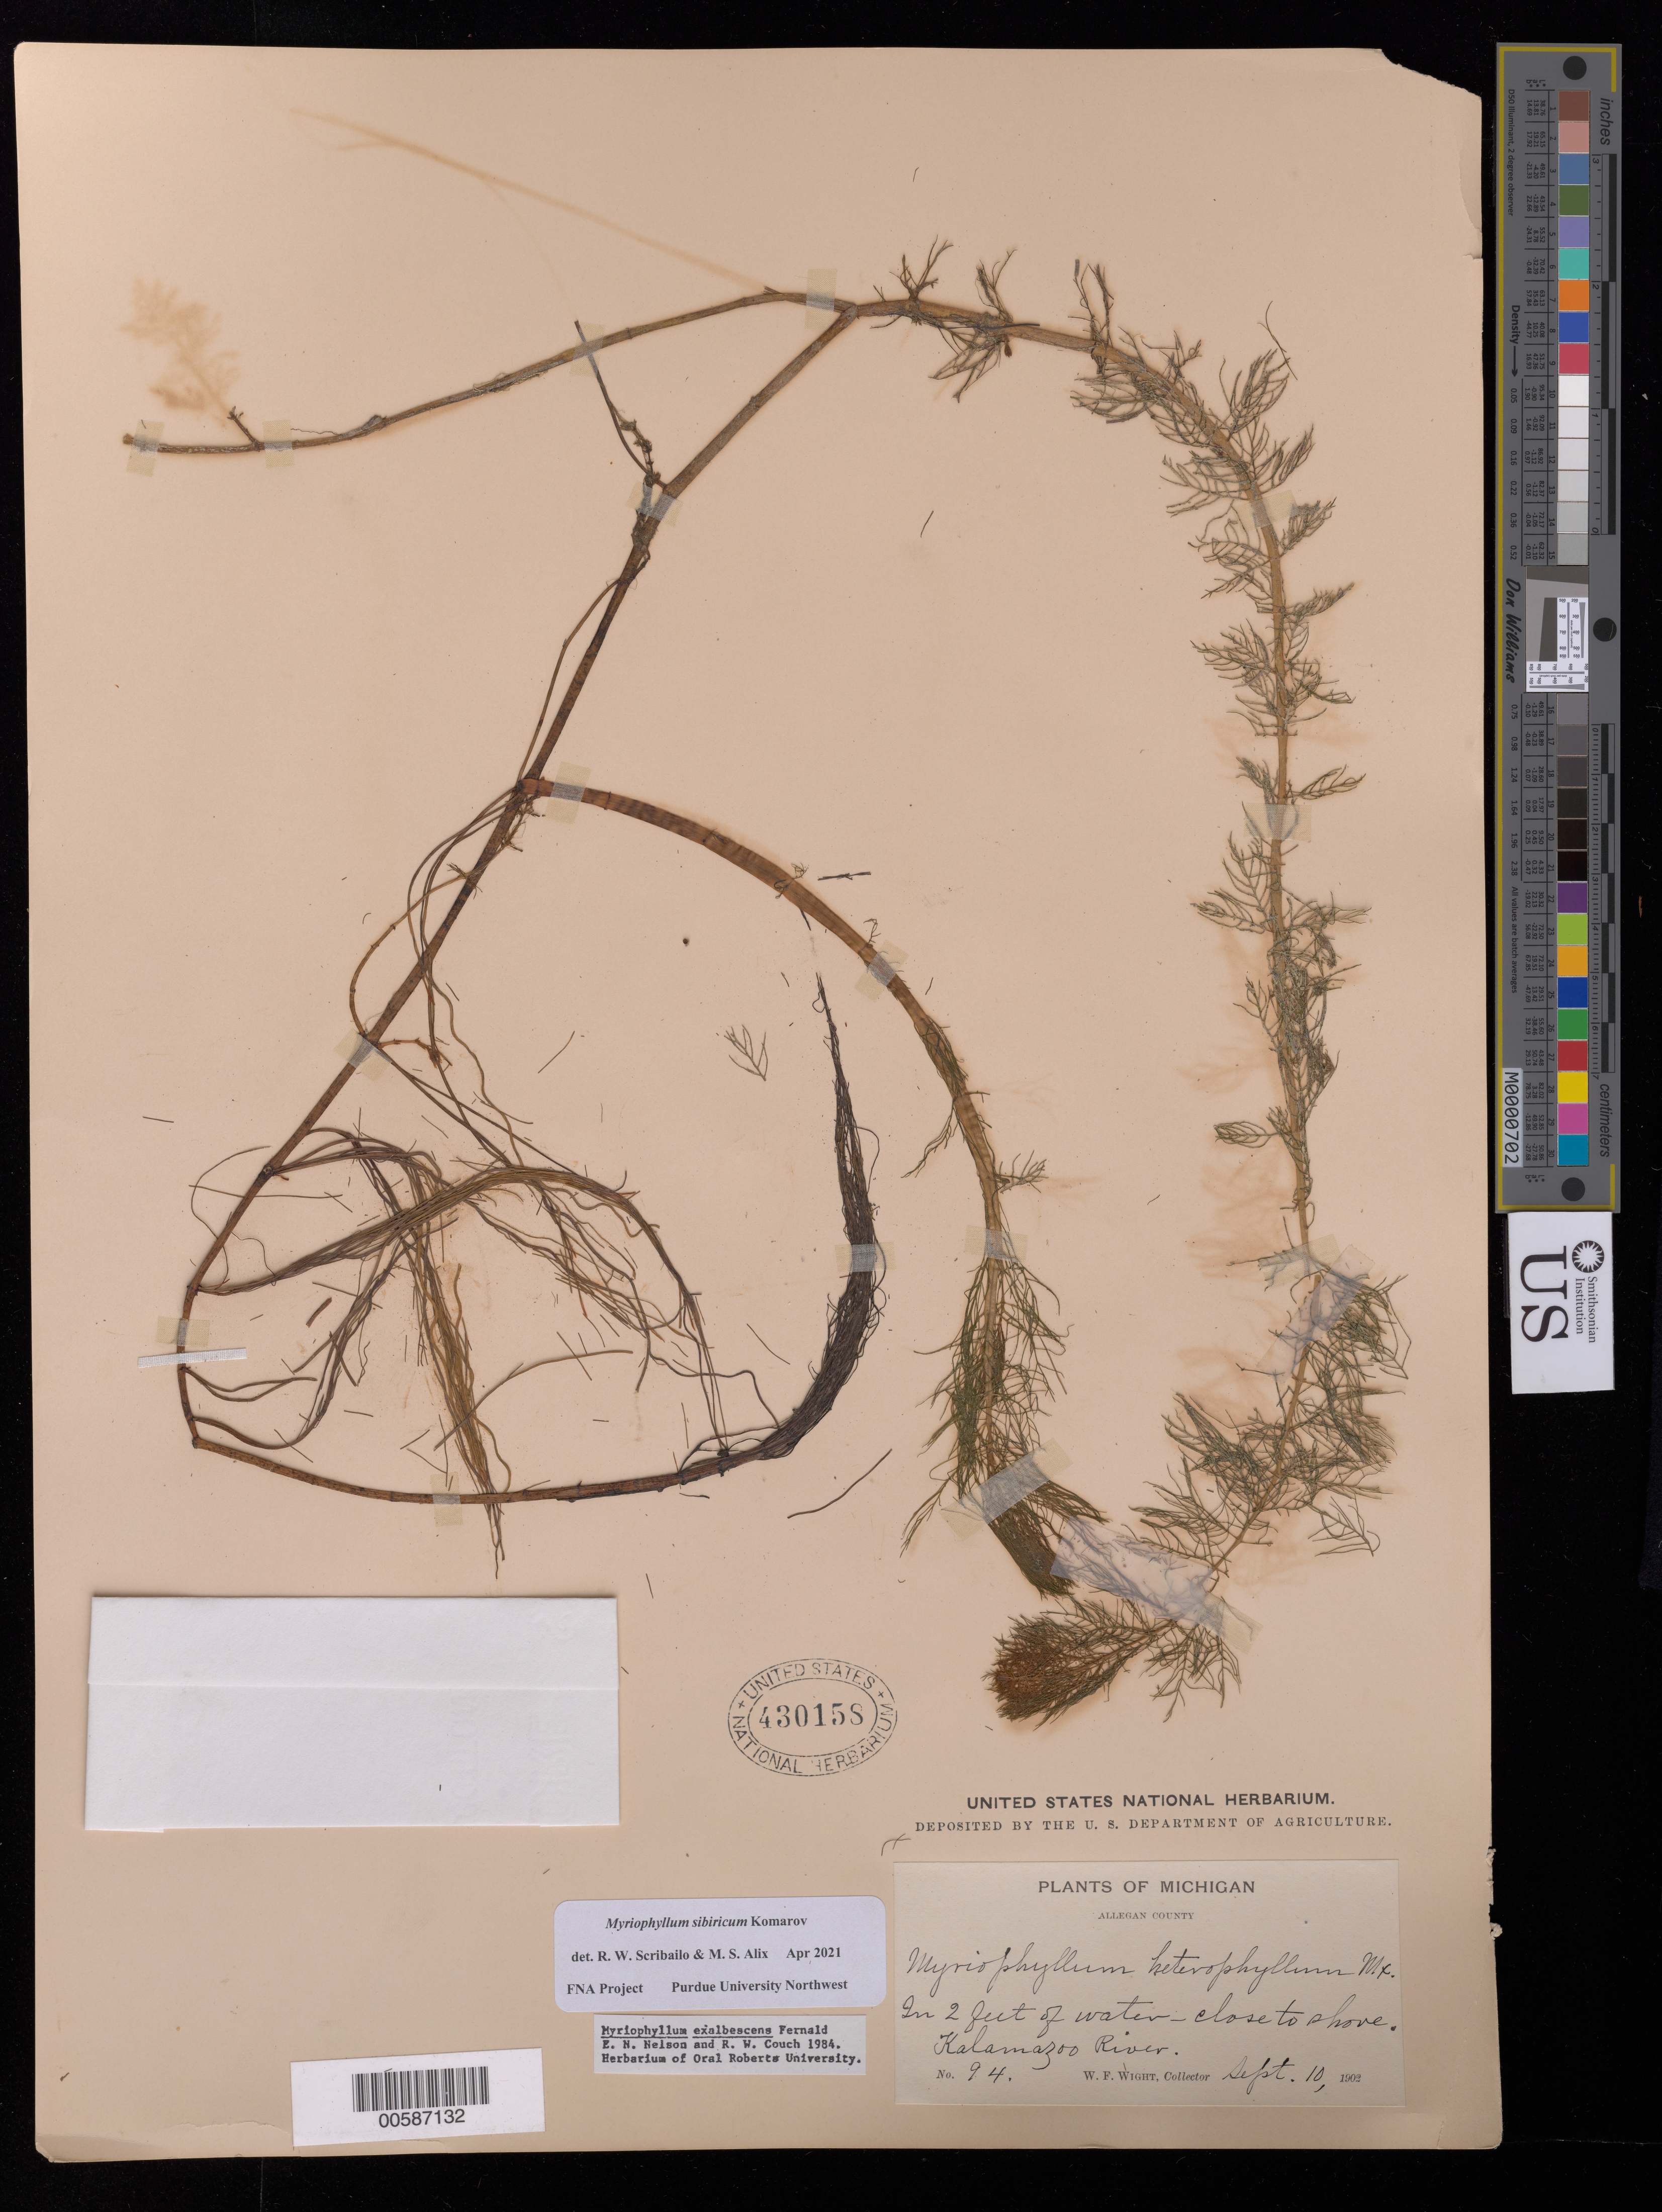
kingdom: Plantae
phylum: Tracheophyta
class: Magnoliopsida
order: Saxifragales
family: Haloragaceae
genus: Myriophyllum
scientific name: Myriophyllum sibiricum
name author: Kom.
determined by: Scribailo, R. W.; Alix, M. S.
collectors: W. Wight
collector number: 94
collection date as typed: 10 Sep 1902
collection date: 1902-09-10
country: United States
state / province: Michigan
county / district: Allegan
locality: Kalamazoo River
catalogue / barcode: US 430158